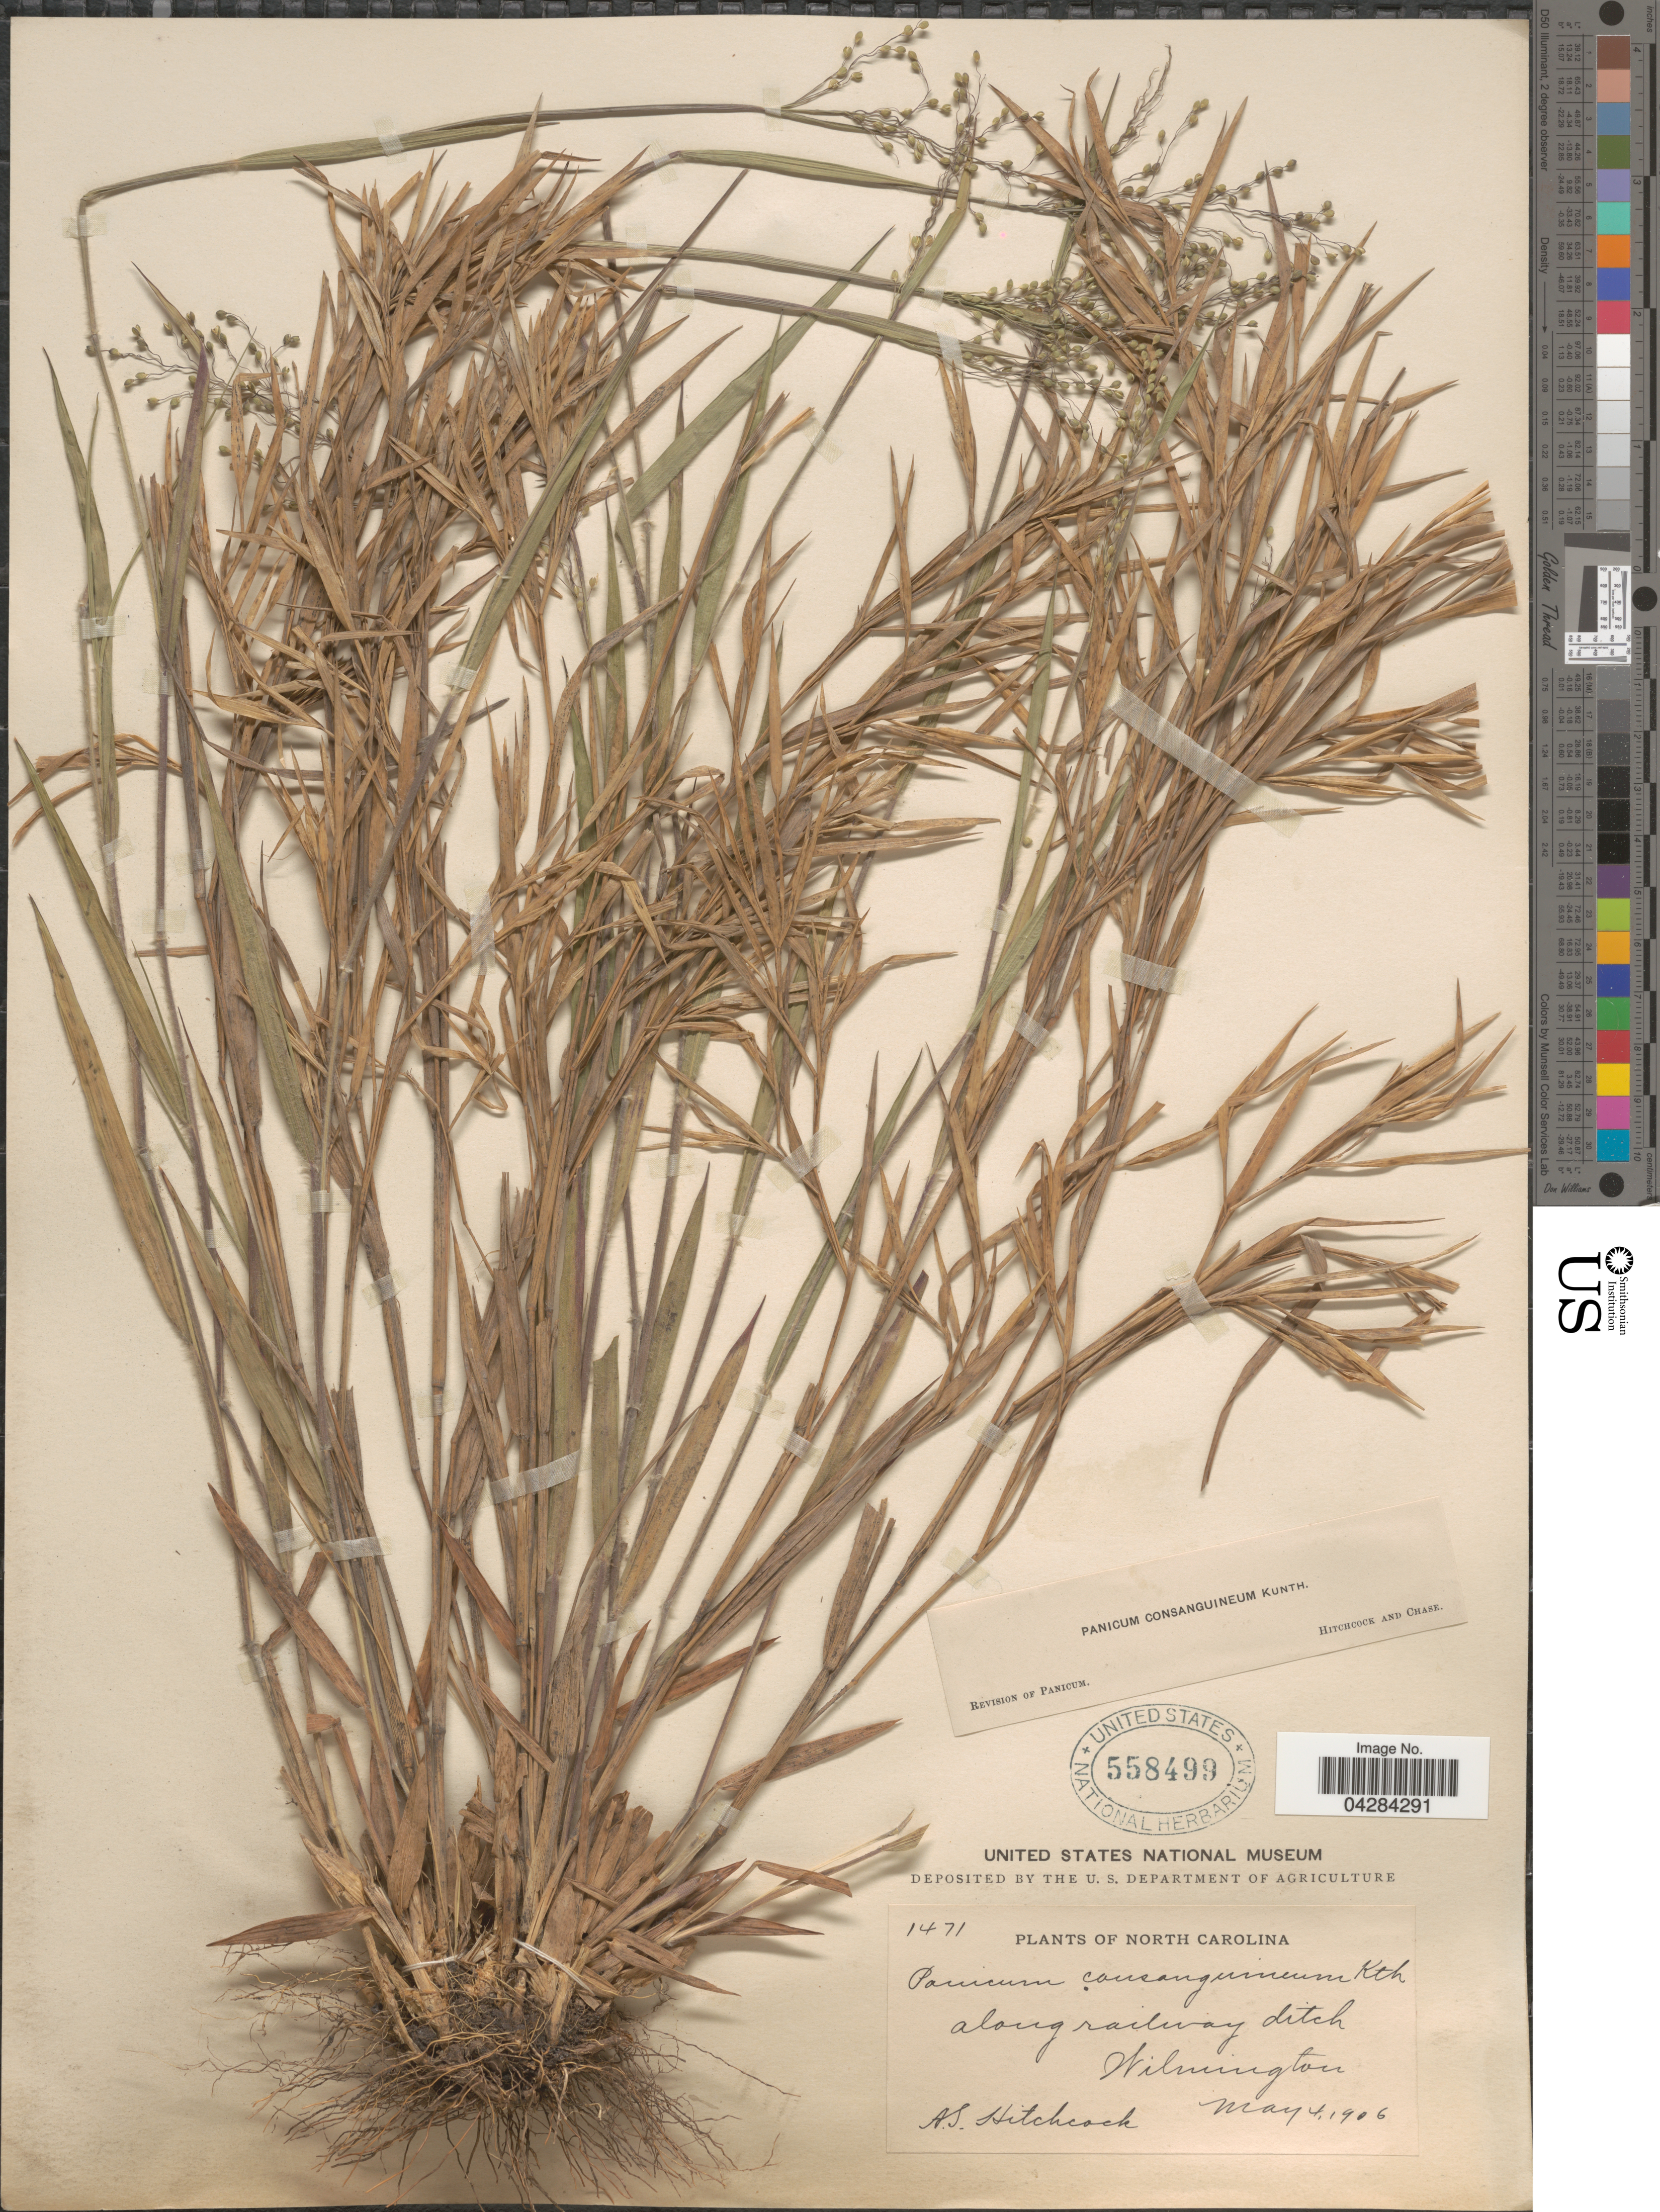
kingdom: Plantae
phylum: Tracheophyta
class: Liliopsida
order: Poales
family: Poaceae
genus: Dichanthelium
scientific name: Dichanthelium ovale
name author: (Elliott) Gould & C.A. Clark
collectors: A. S. Hitchcock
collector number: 1471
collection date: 1906-05-04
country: United States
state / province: North Carolina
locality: Along railway ditch Wilmington.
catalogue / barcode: US 558499